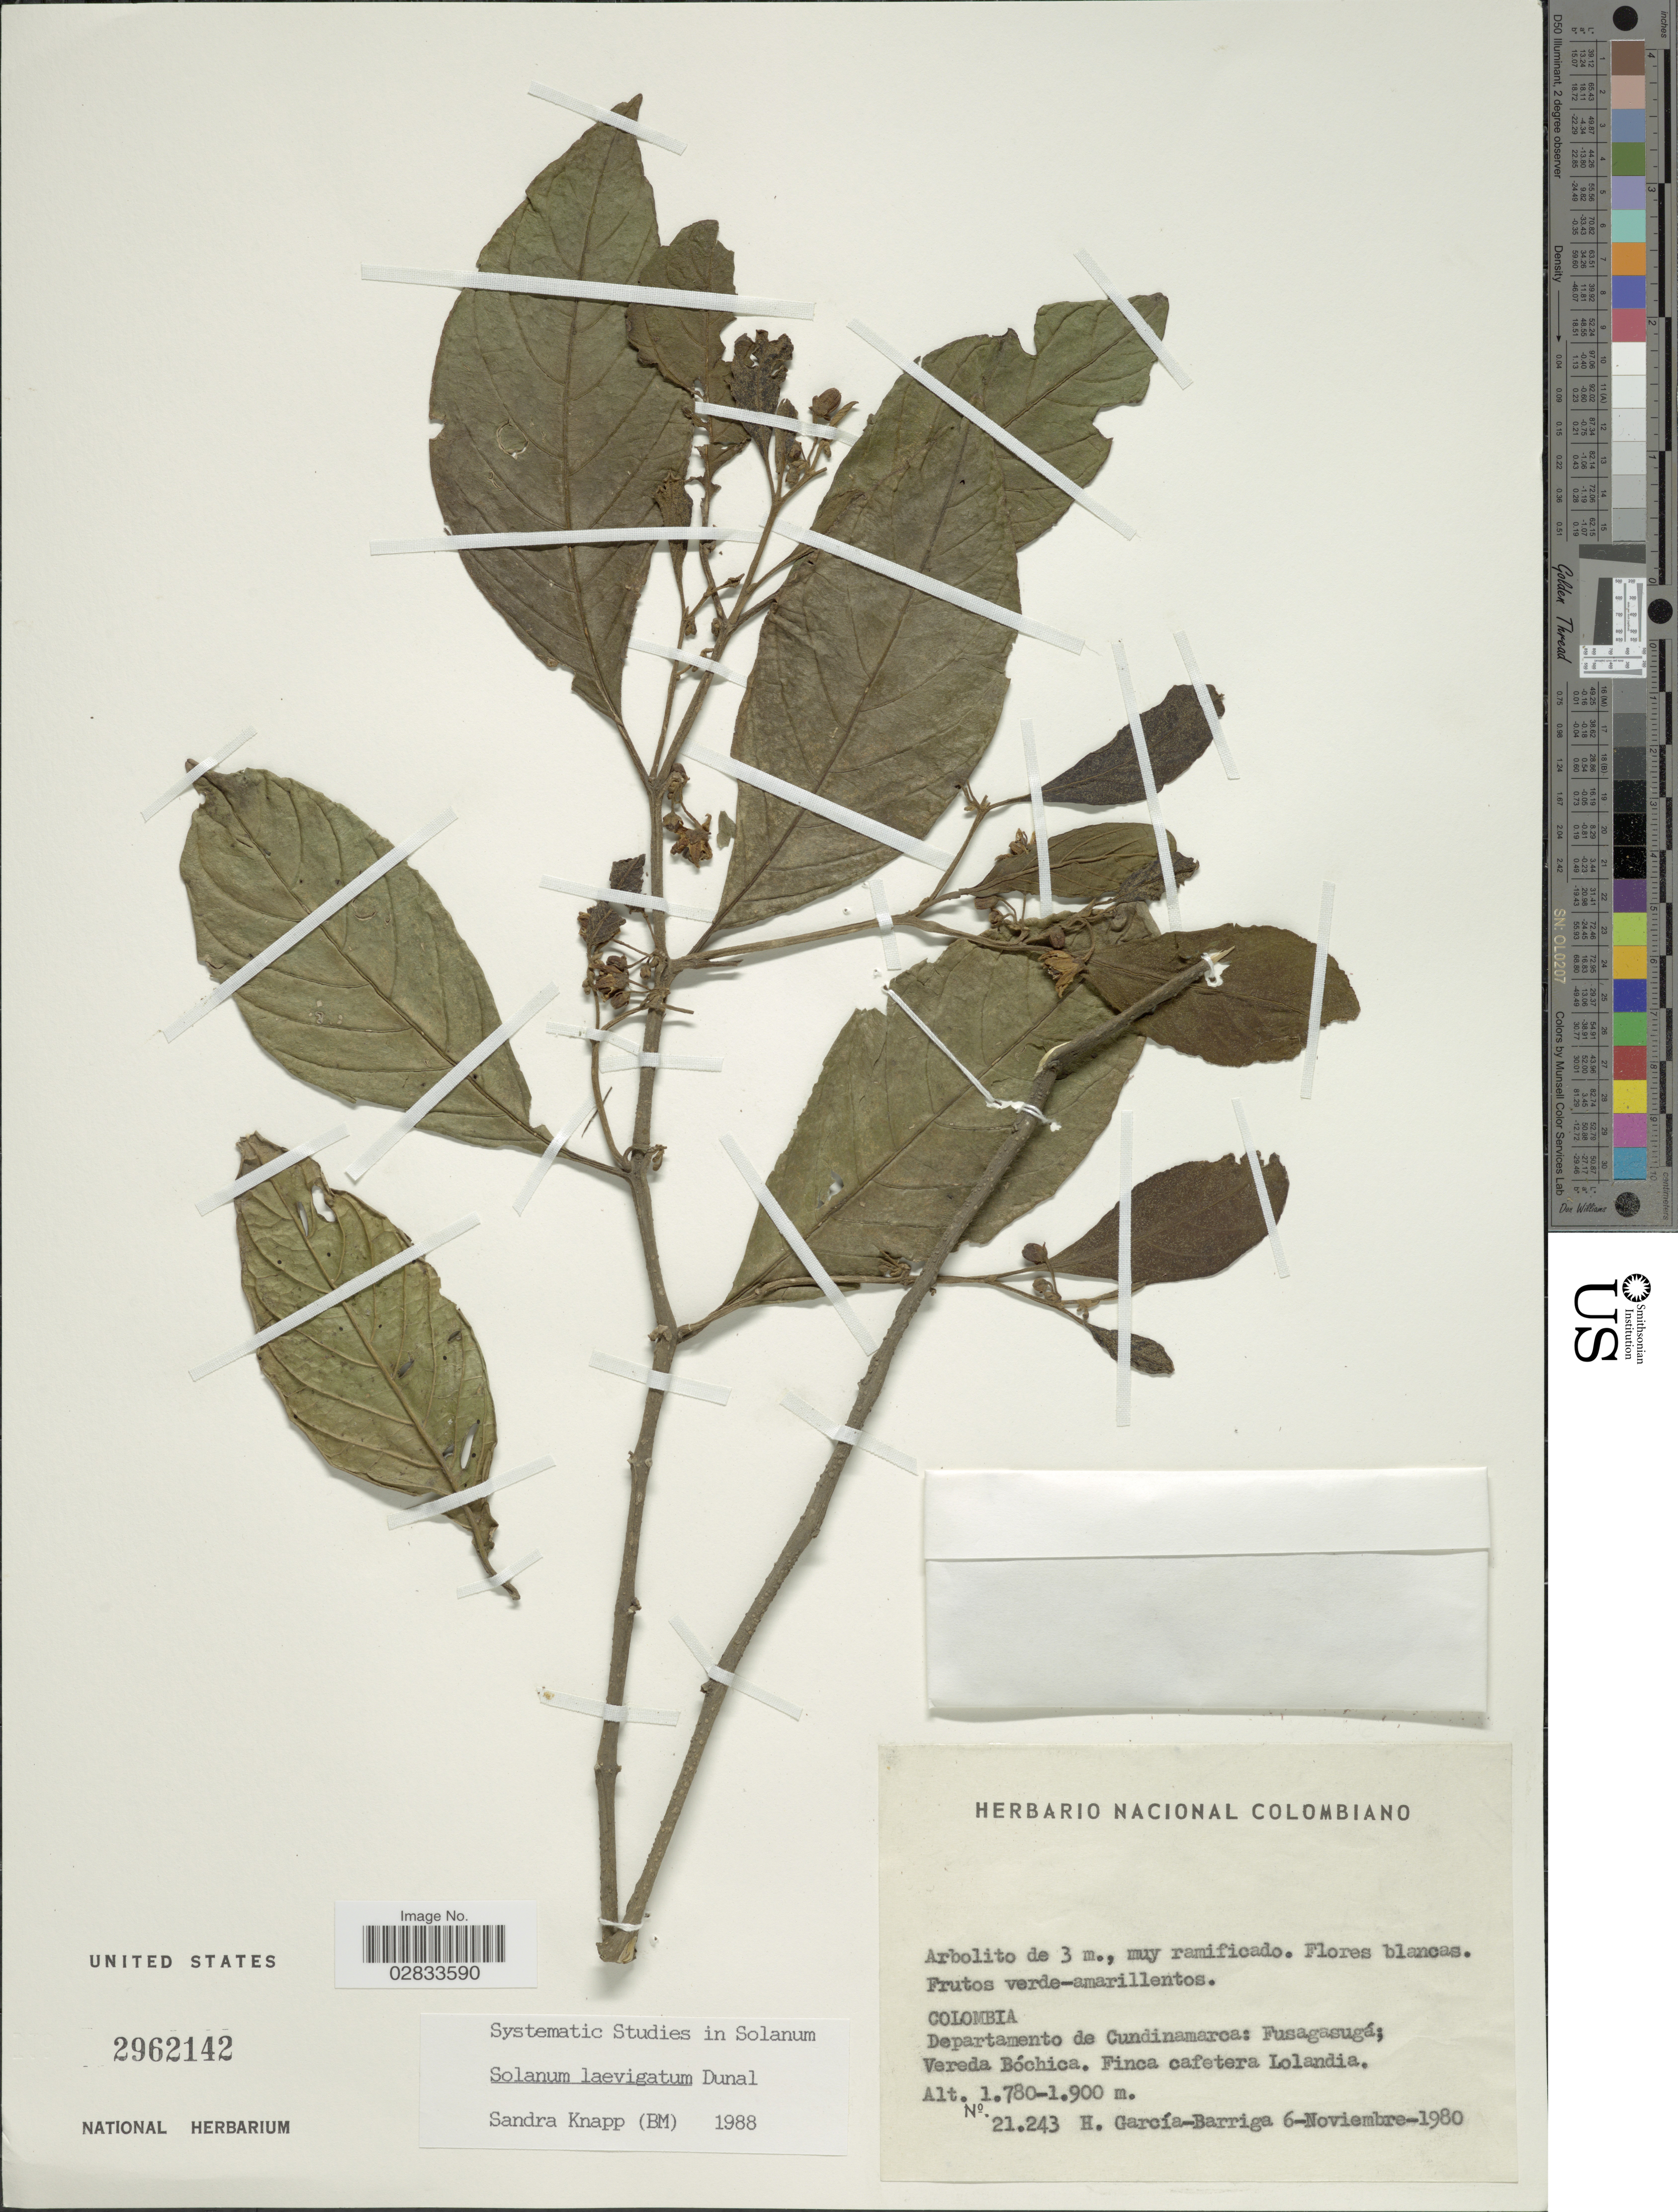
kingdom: Plantae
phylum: Tracheophyta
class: Magnoliopsida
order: Solanales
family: Solanaceae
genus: Solanum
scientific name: Solanum laevigatum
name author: Dunal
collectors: H. García Barriga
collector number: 21243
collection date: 1980-11-06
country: Colombia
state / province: Cundinamarca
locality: Departamento de Cundinamarca: Fusagasugá; Vereda Bóchica. Finca cafetera Lolandia.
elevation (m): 1780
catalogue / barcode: US 2962142